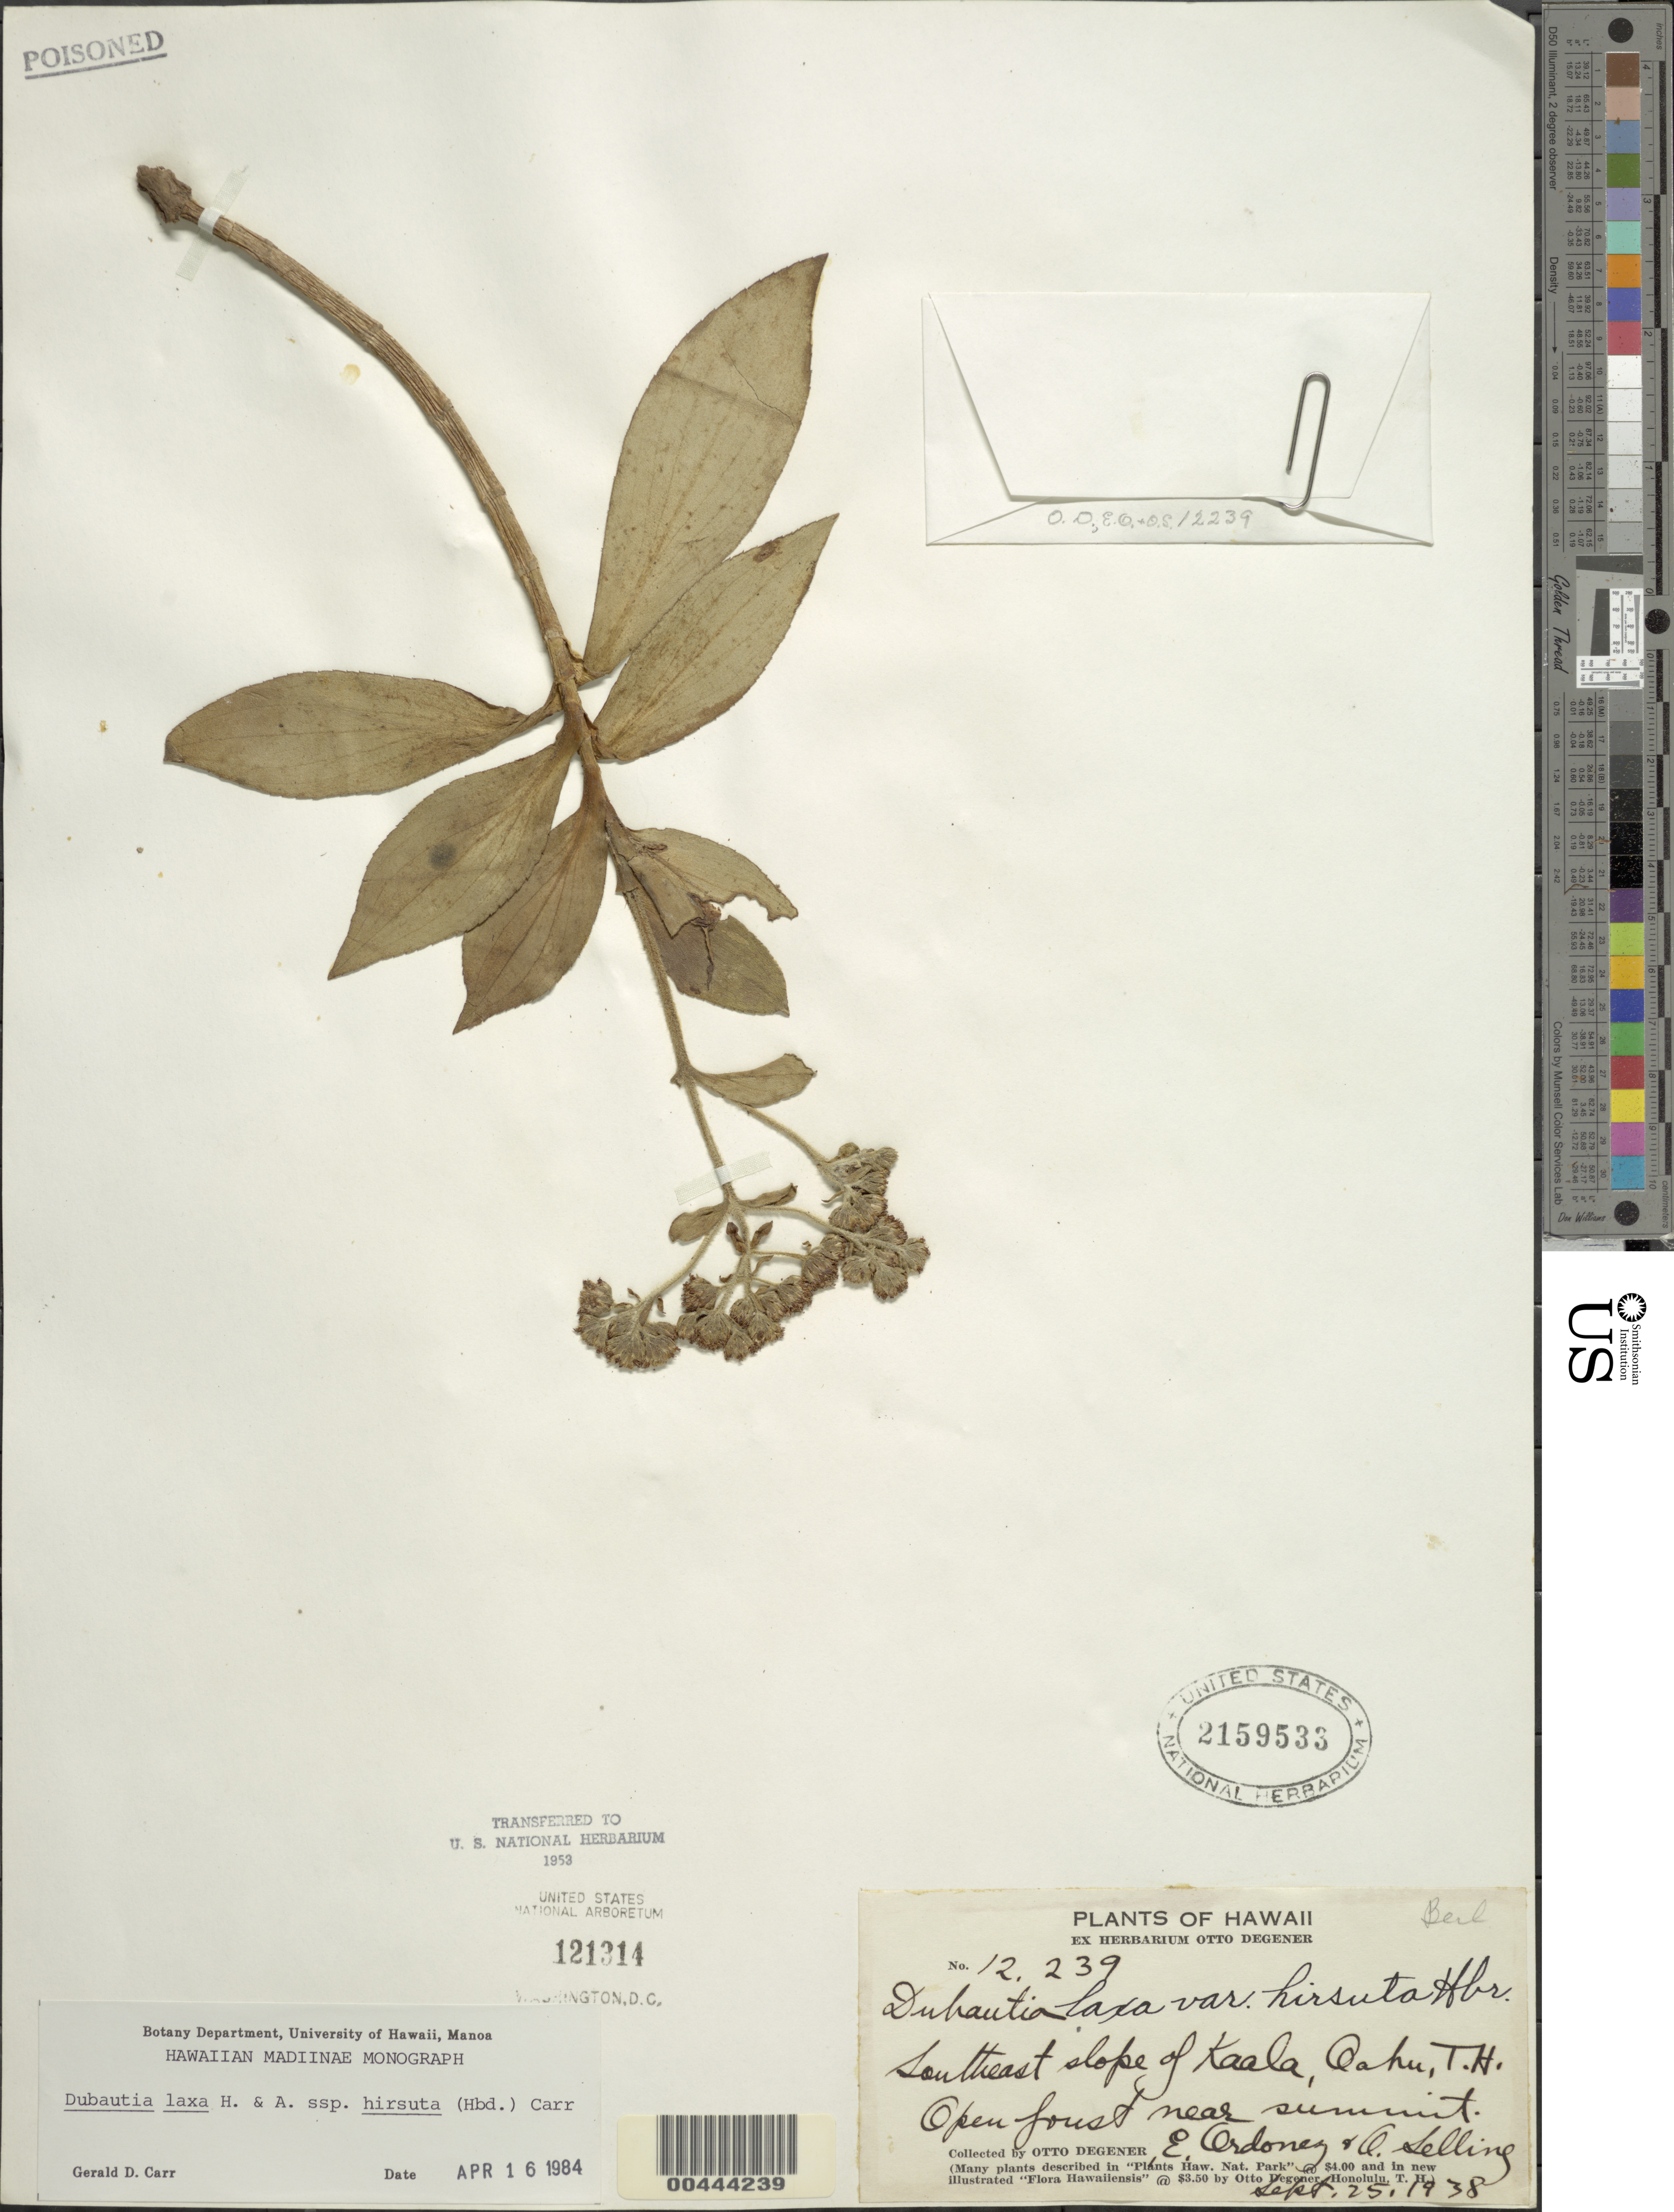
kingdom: Plantae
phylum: Tracheophyta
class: Magnoliopsida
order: Asterales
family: Asteraceae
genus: Dubautia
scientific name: Dubautia laxa subsp. hirsuta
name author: (Hillebr.) G.D. Carr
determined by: Carr, G. D.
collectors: O. Degener, E. Ordonez & O. Selling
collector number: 12239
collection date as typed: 25 Sep 1938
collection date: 1938-09-25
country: United States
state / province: Hawaii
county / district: Honolulu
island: Oahu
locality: SE slope of Kaala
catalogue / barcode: US 2159533